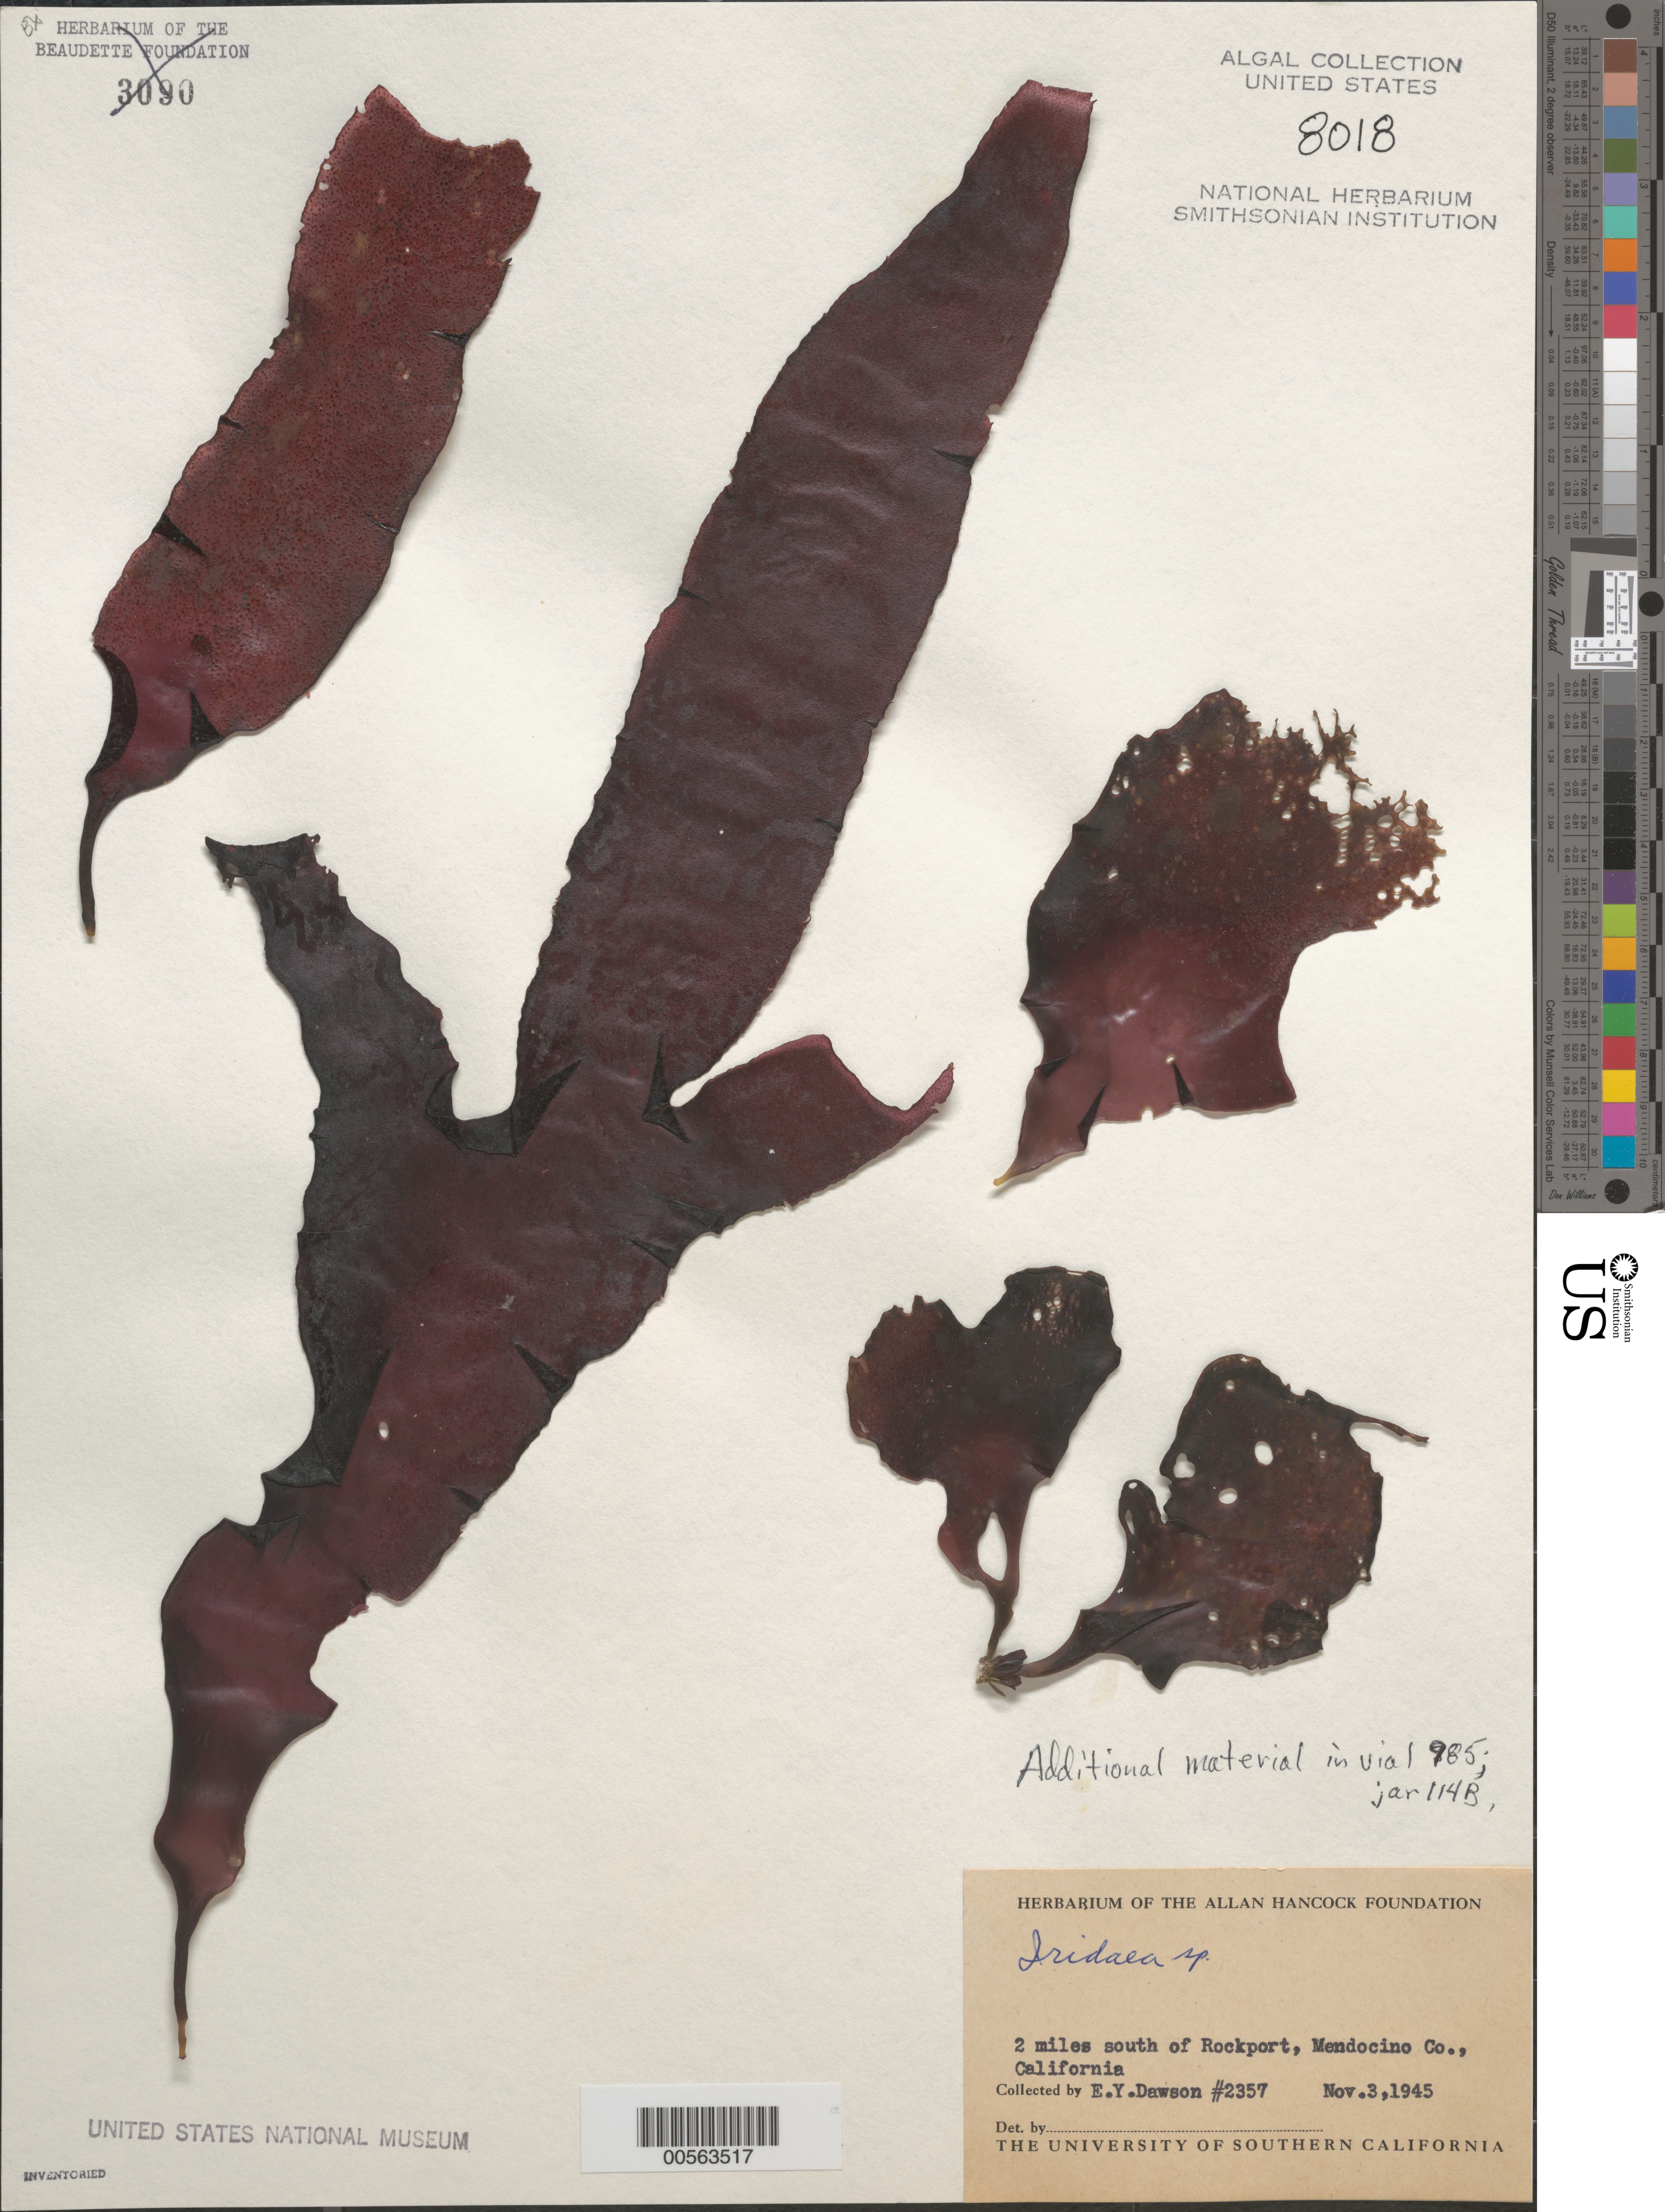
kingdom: Plantae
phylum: Rhodophyta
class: Florideophyceae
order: Gigartinales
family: Gigartinaceae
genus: Iridaea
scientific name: Iridaea sp.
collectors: E. Y. Dawson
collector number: EYD 2357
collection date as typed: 03 Nov 1945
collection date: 1945-11-03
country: United States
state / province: California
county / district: Mendocino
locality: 2 miles south of Rockport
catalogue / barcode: US 8018